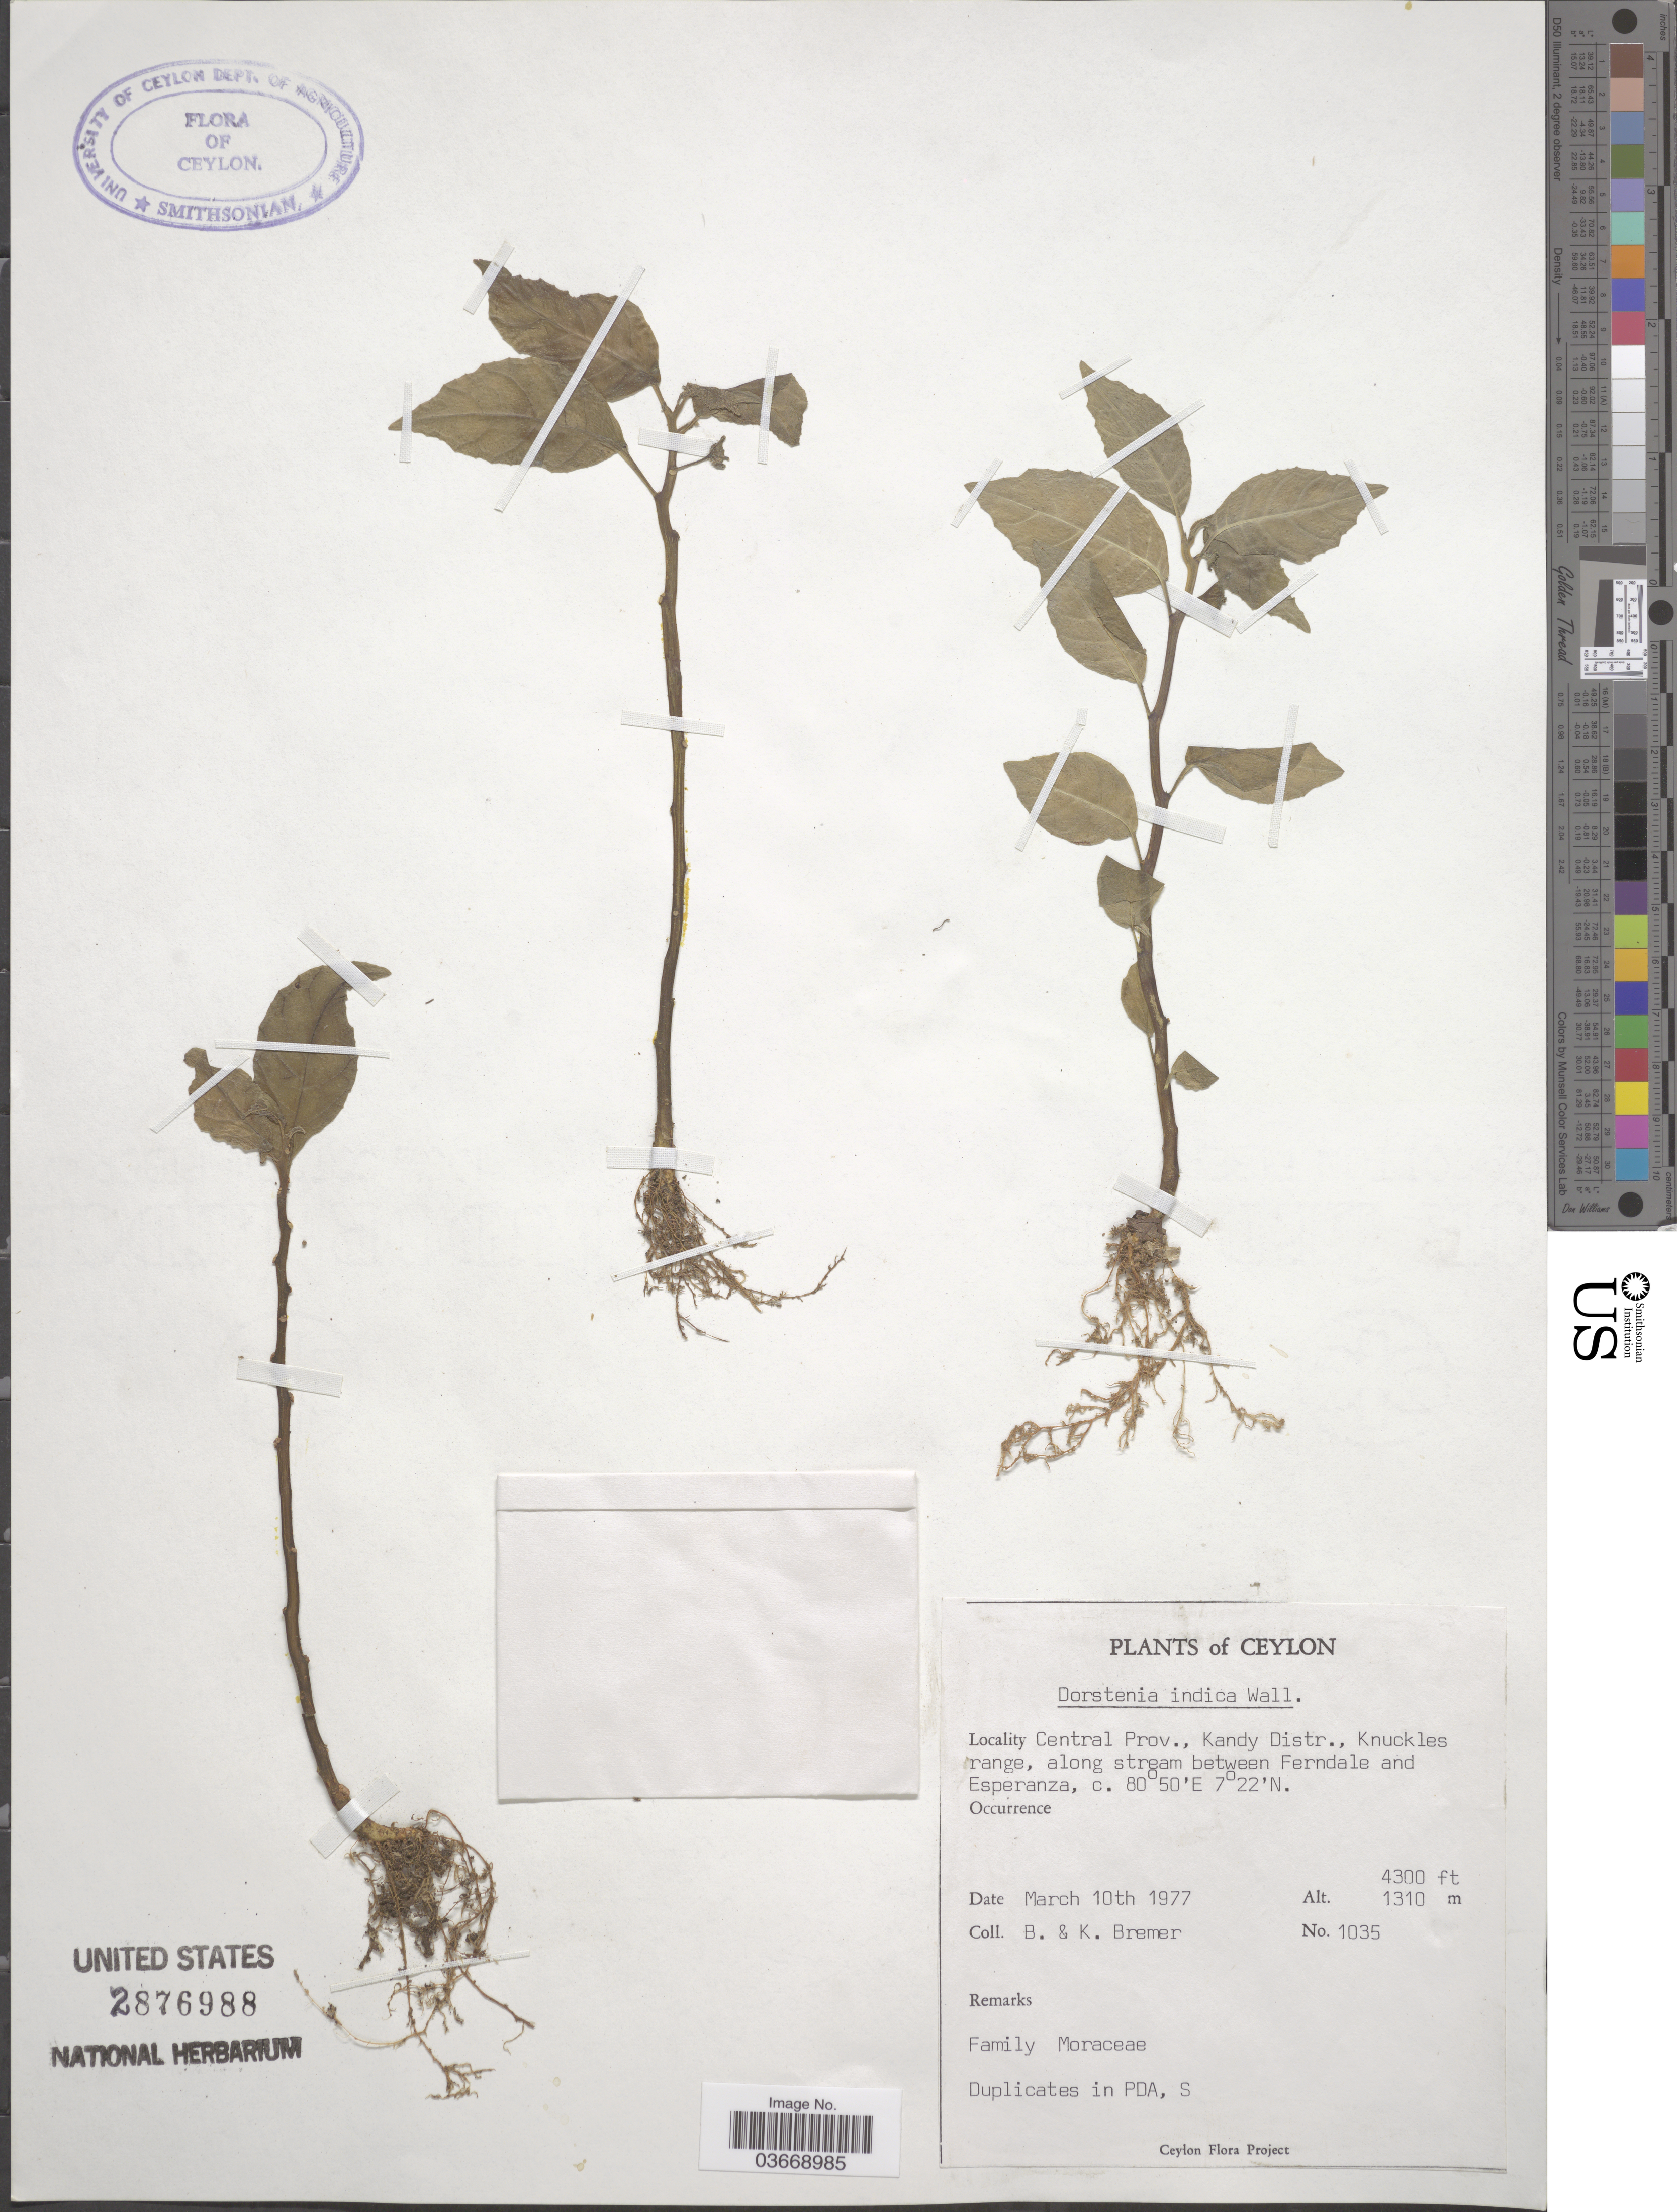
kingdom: Plantae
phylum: Tracheophyta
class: Magnoliopsida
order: Rosales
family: Moraceae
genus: Dorstenia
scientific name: Dorstenia indica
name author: Wight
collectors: B. Bremer & K. Bremer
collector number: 1035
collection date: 1977-03-10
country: Sri Lanka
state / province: Central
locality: Ceylon. Kandy Distr., Knuckles range, along stream between Ferndale and Esperanza.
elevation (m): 1310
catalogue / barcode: US 2876988